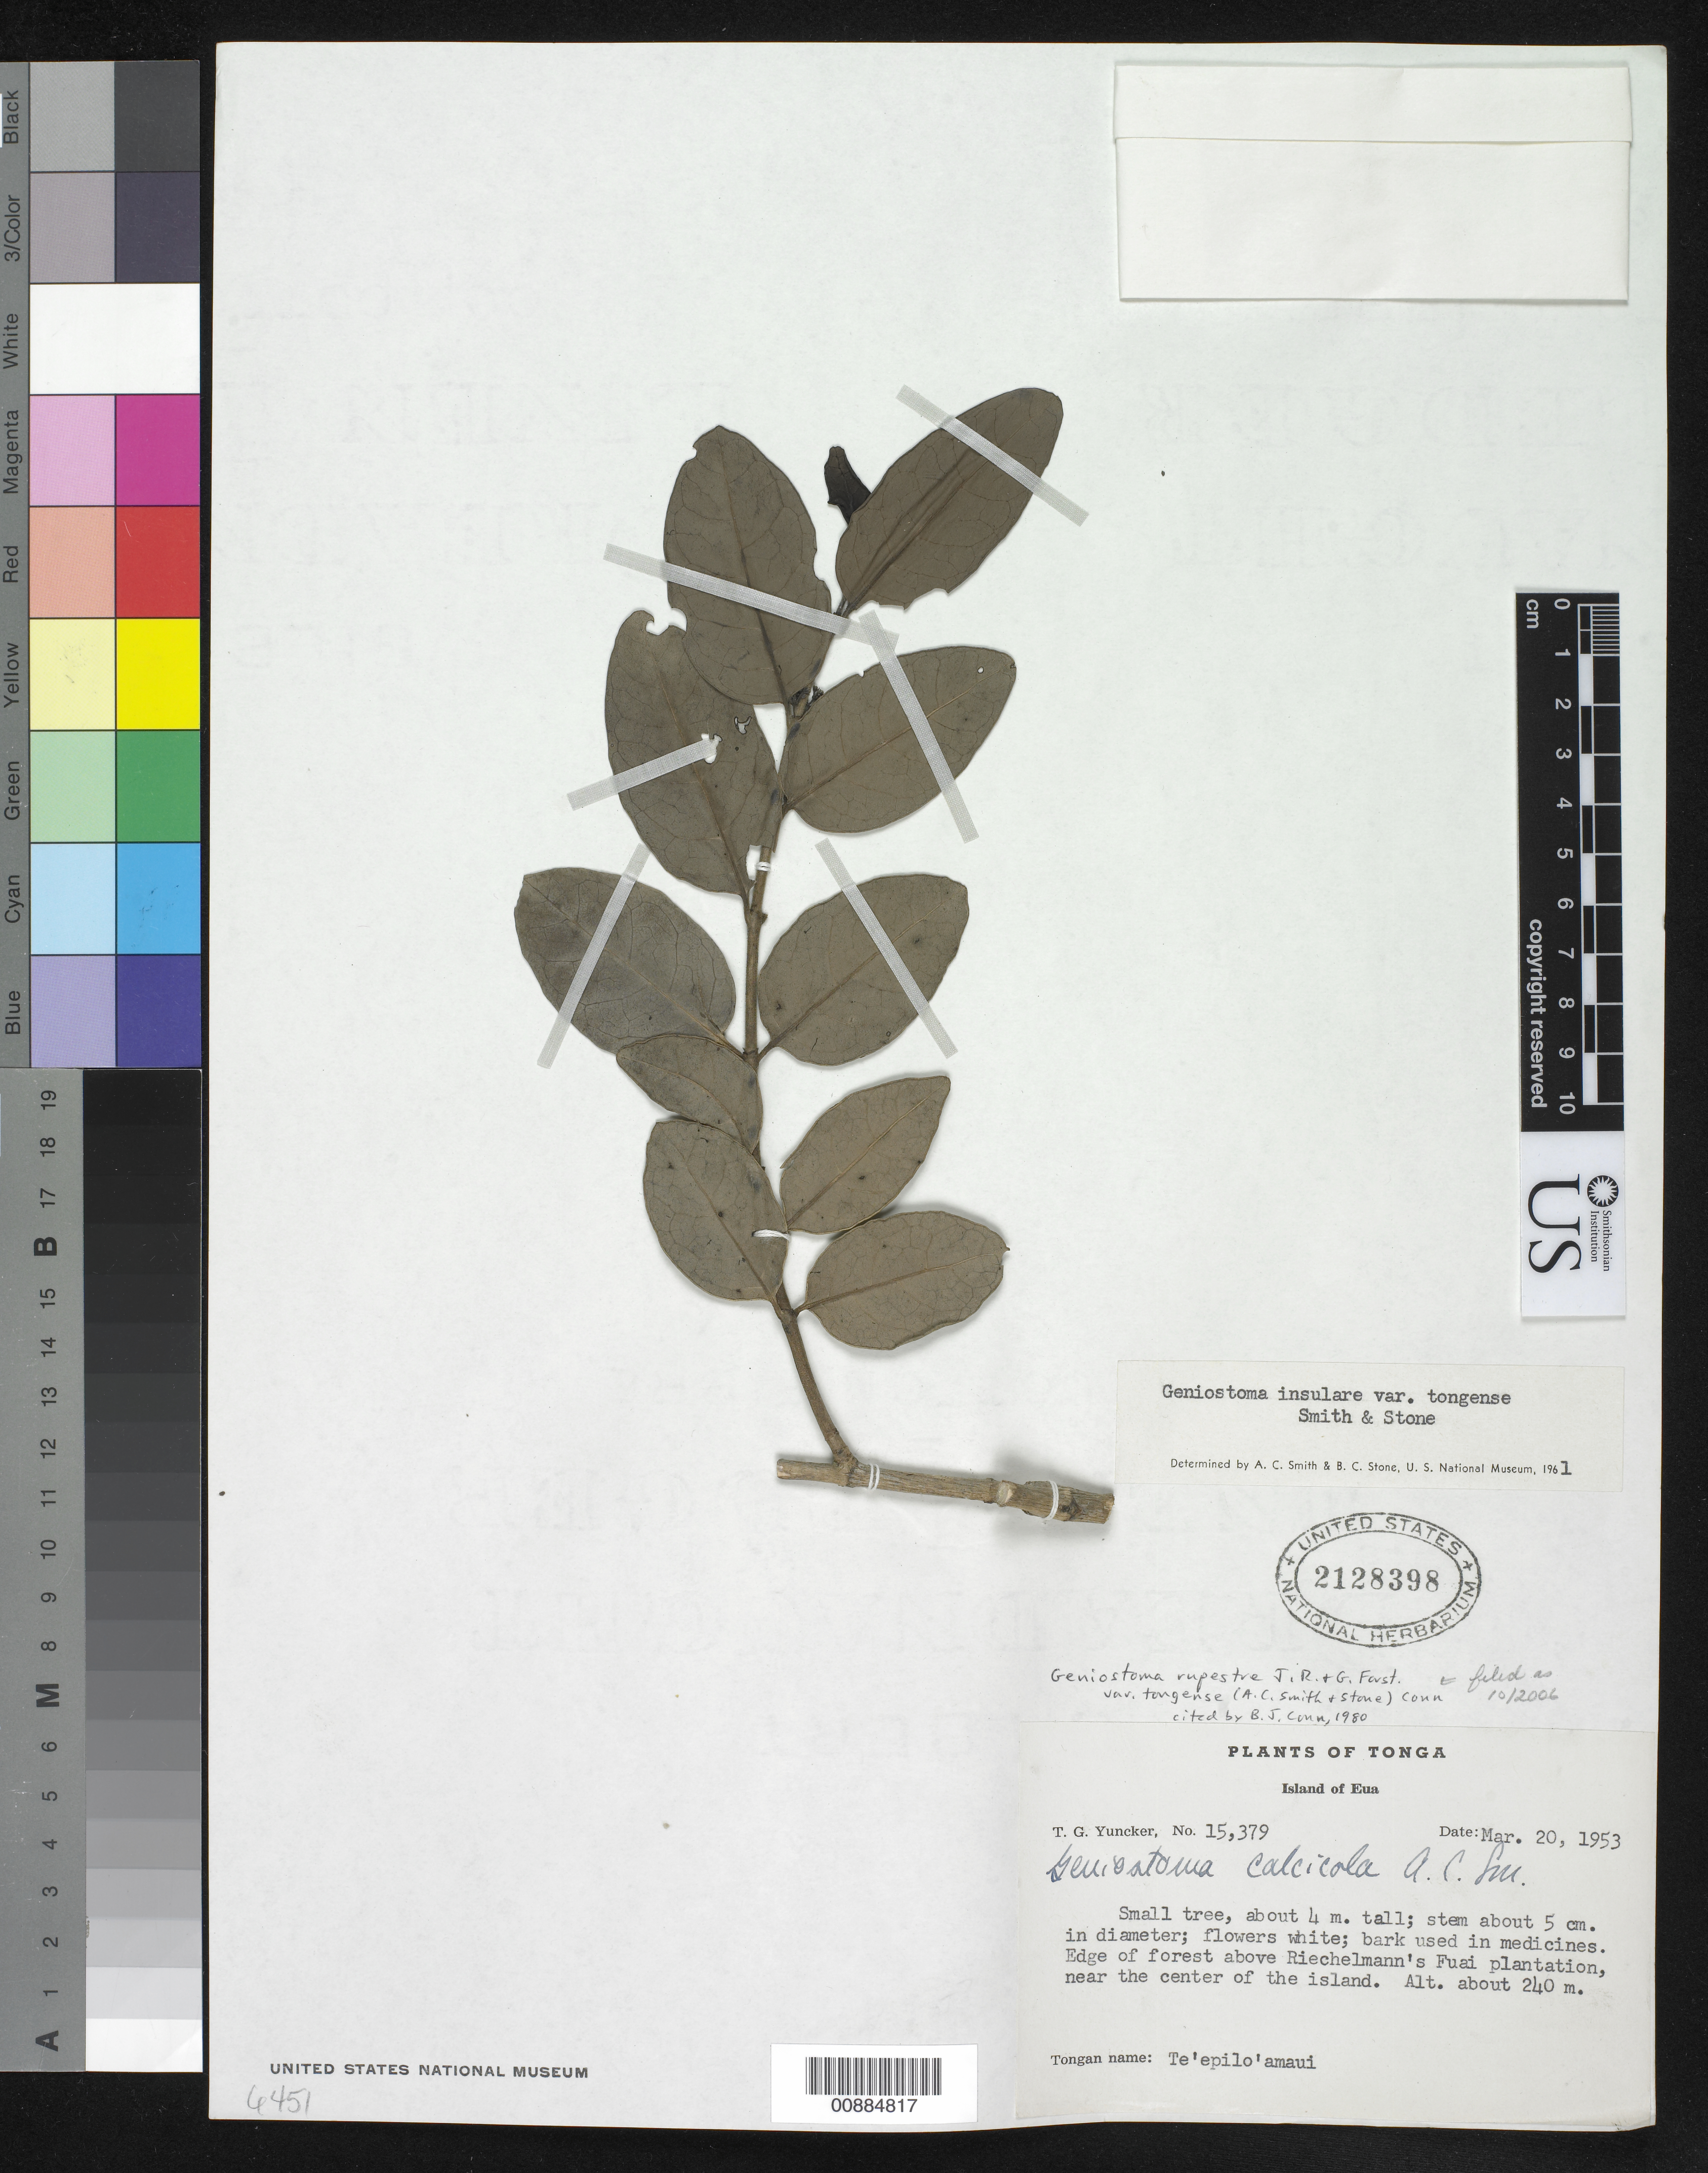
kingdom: Plantae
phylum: Tracheophyta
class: Magnoliopsida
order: Gentianales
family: Loganiaceae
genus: Geniostoma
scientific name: Geniostoma rupestre var. tongense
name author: J.R. Forst. & G. Forst.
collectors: T. G. Yuncker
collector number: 15379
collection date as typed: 20 Mar 1953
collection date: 1953-03-20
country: Tonga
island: Eua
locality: Edge of forest above Riechelmann's Fuai plantation near the center of the island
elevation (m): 240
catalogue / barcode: US 2128398